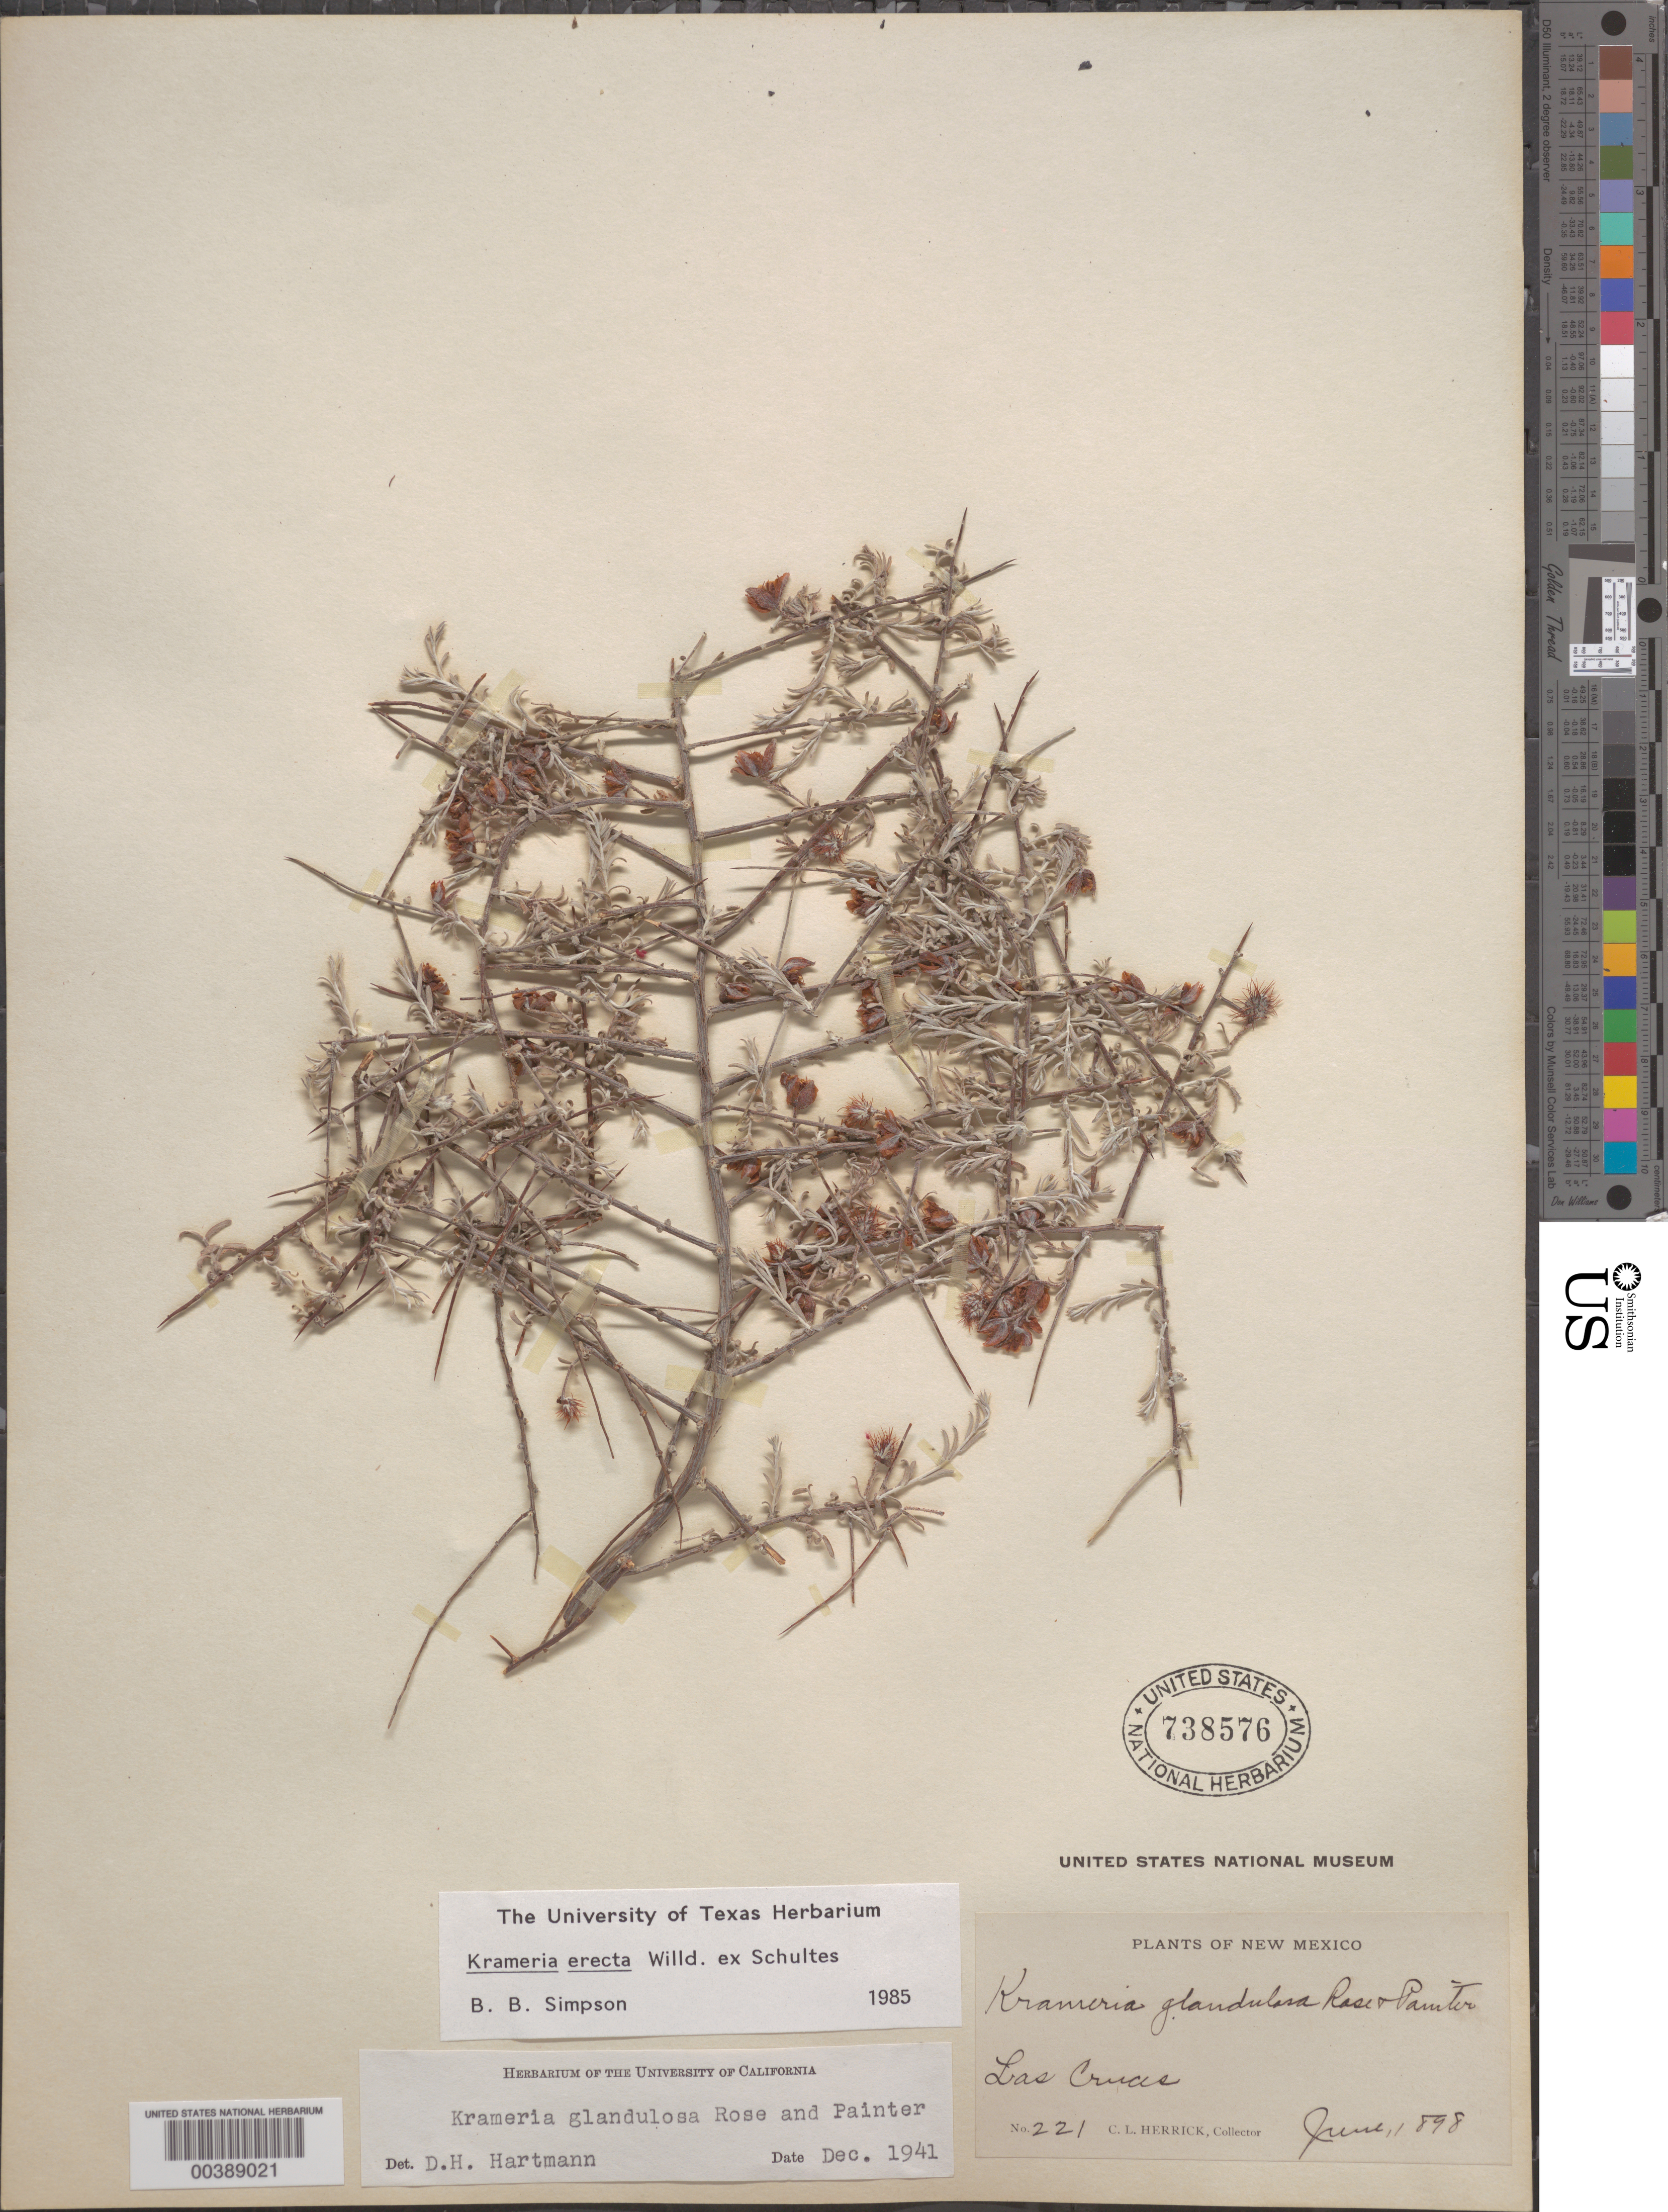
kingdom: Plantae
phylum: Tracheophyta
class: Magnoliopsida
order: Zygophyllales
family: Krameriaceae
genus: Krameria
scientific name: Krameria glandulosa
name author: Rose & J.H. Painter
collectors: C. Herrick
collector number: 221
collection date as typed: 01 Jun 1898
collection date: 1898-06-01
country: United States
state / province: New Mexico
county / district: Dona Ana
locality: Las cruces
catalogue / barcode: US 738576